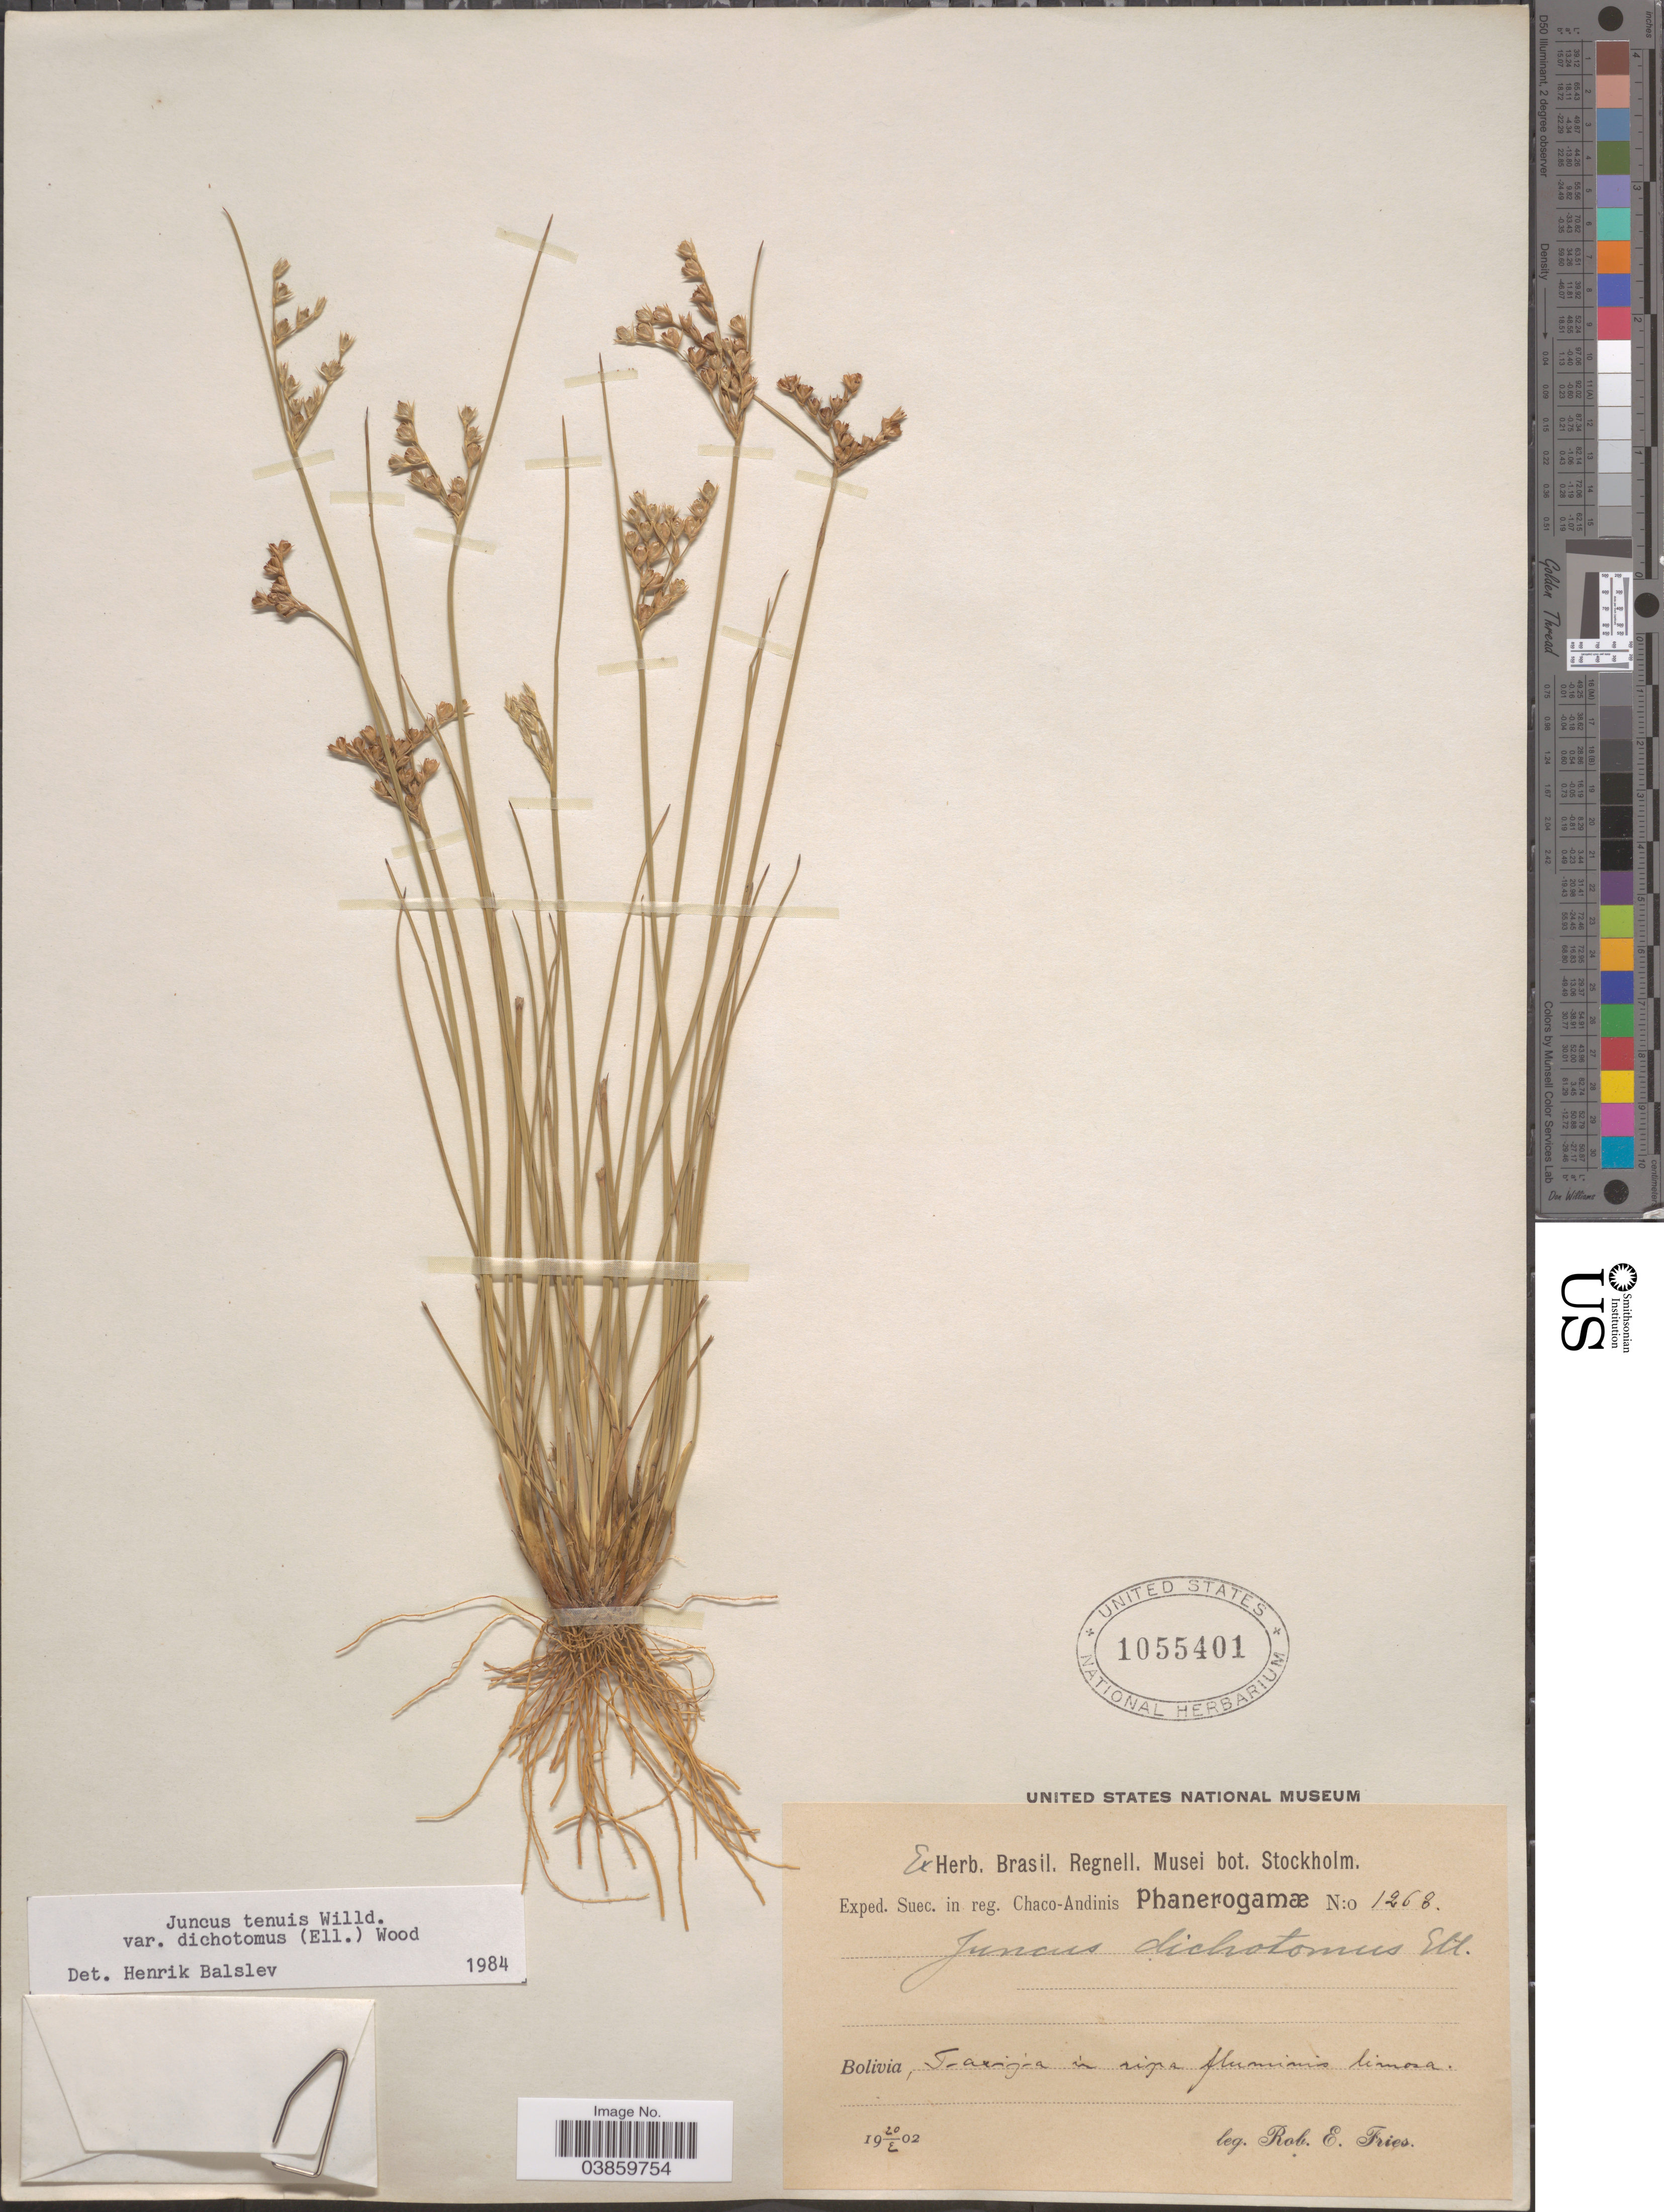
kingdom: Plantae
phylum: Tracheophyta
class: Liliopsida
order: Poales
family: Juncaceae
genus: Juncus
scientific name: Juncus tenuis var. dichotomus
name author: (Elliott) Alph. Wood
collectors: R. E. Fries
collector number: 1268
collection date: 1902-03-20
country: Bolivia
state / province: Tarija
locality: Tarija in ripa fluminis limosa.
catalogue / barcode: US 1055401